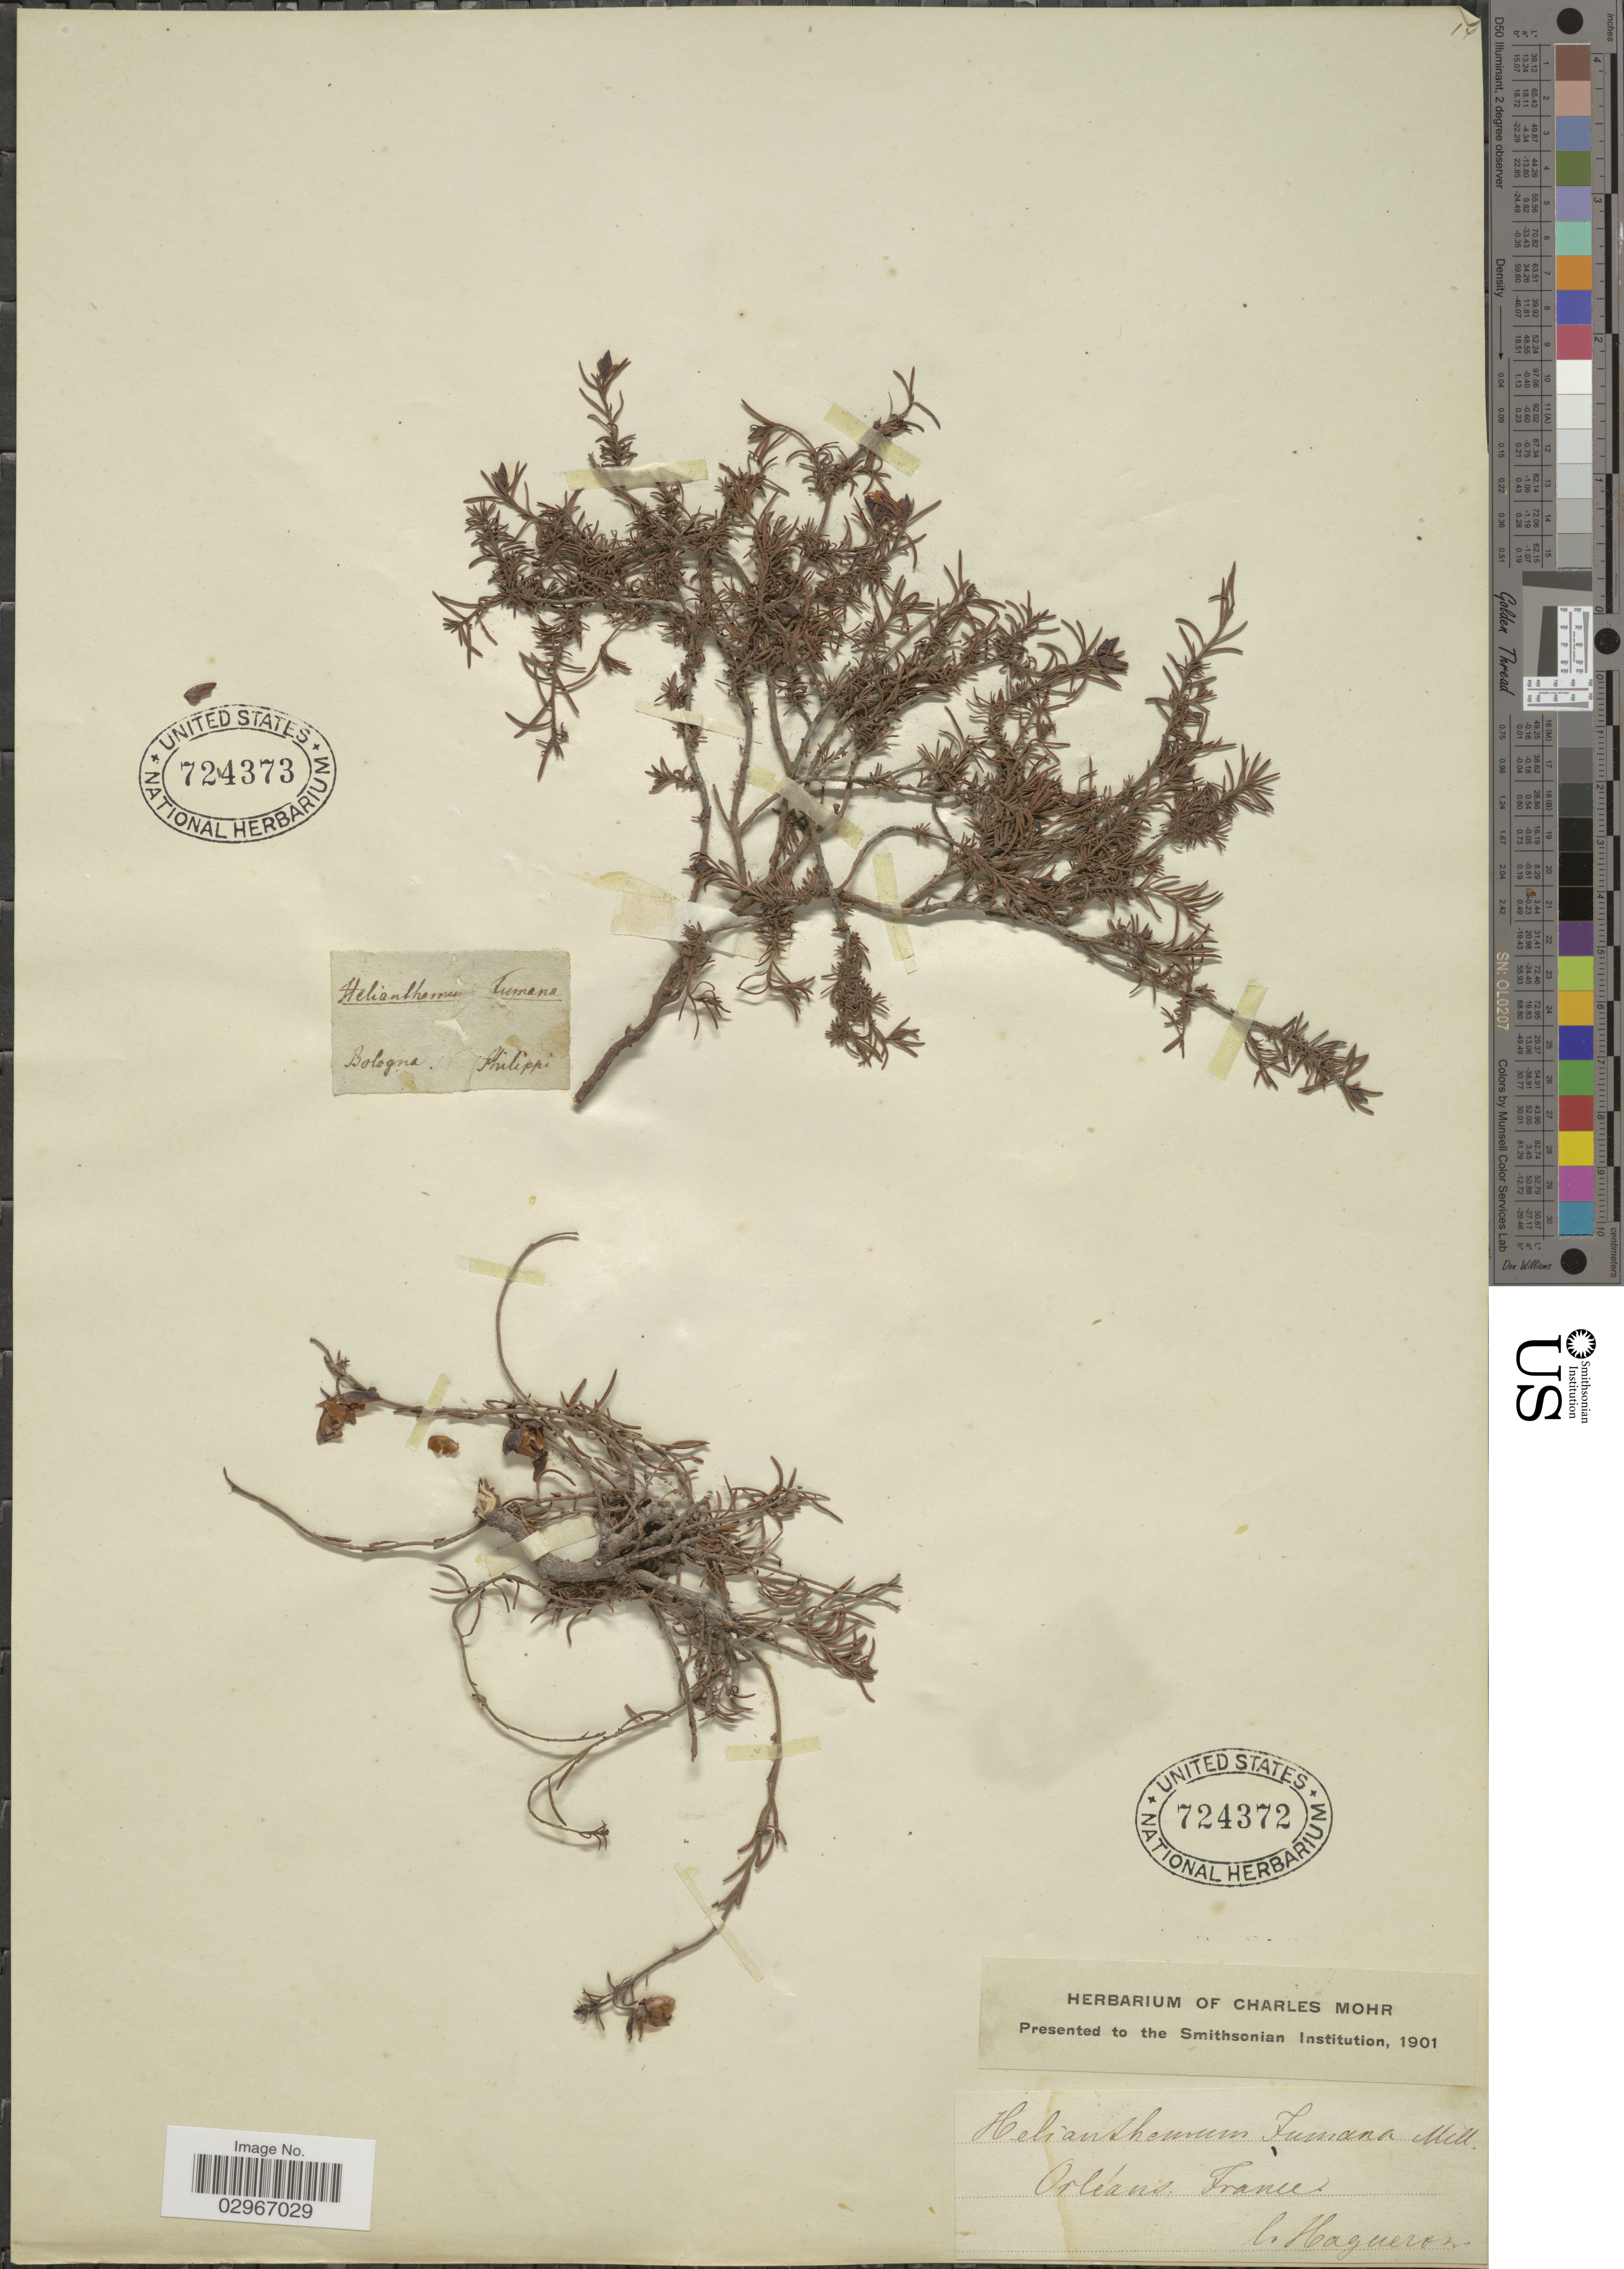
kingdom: Plantae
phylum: Tracheophyta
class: Magnoliopsida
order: Malvales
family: Cistaceae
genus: Helianthemum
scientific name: Helianthemum fumana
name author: Mill.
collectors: L. Hagueron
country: France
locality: Orléans.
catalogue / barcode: US 724372